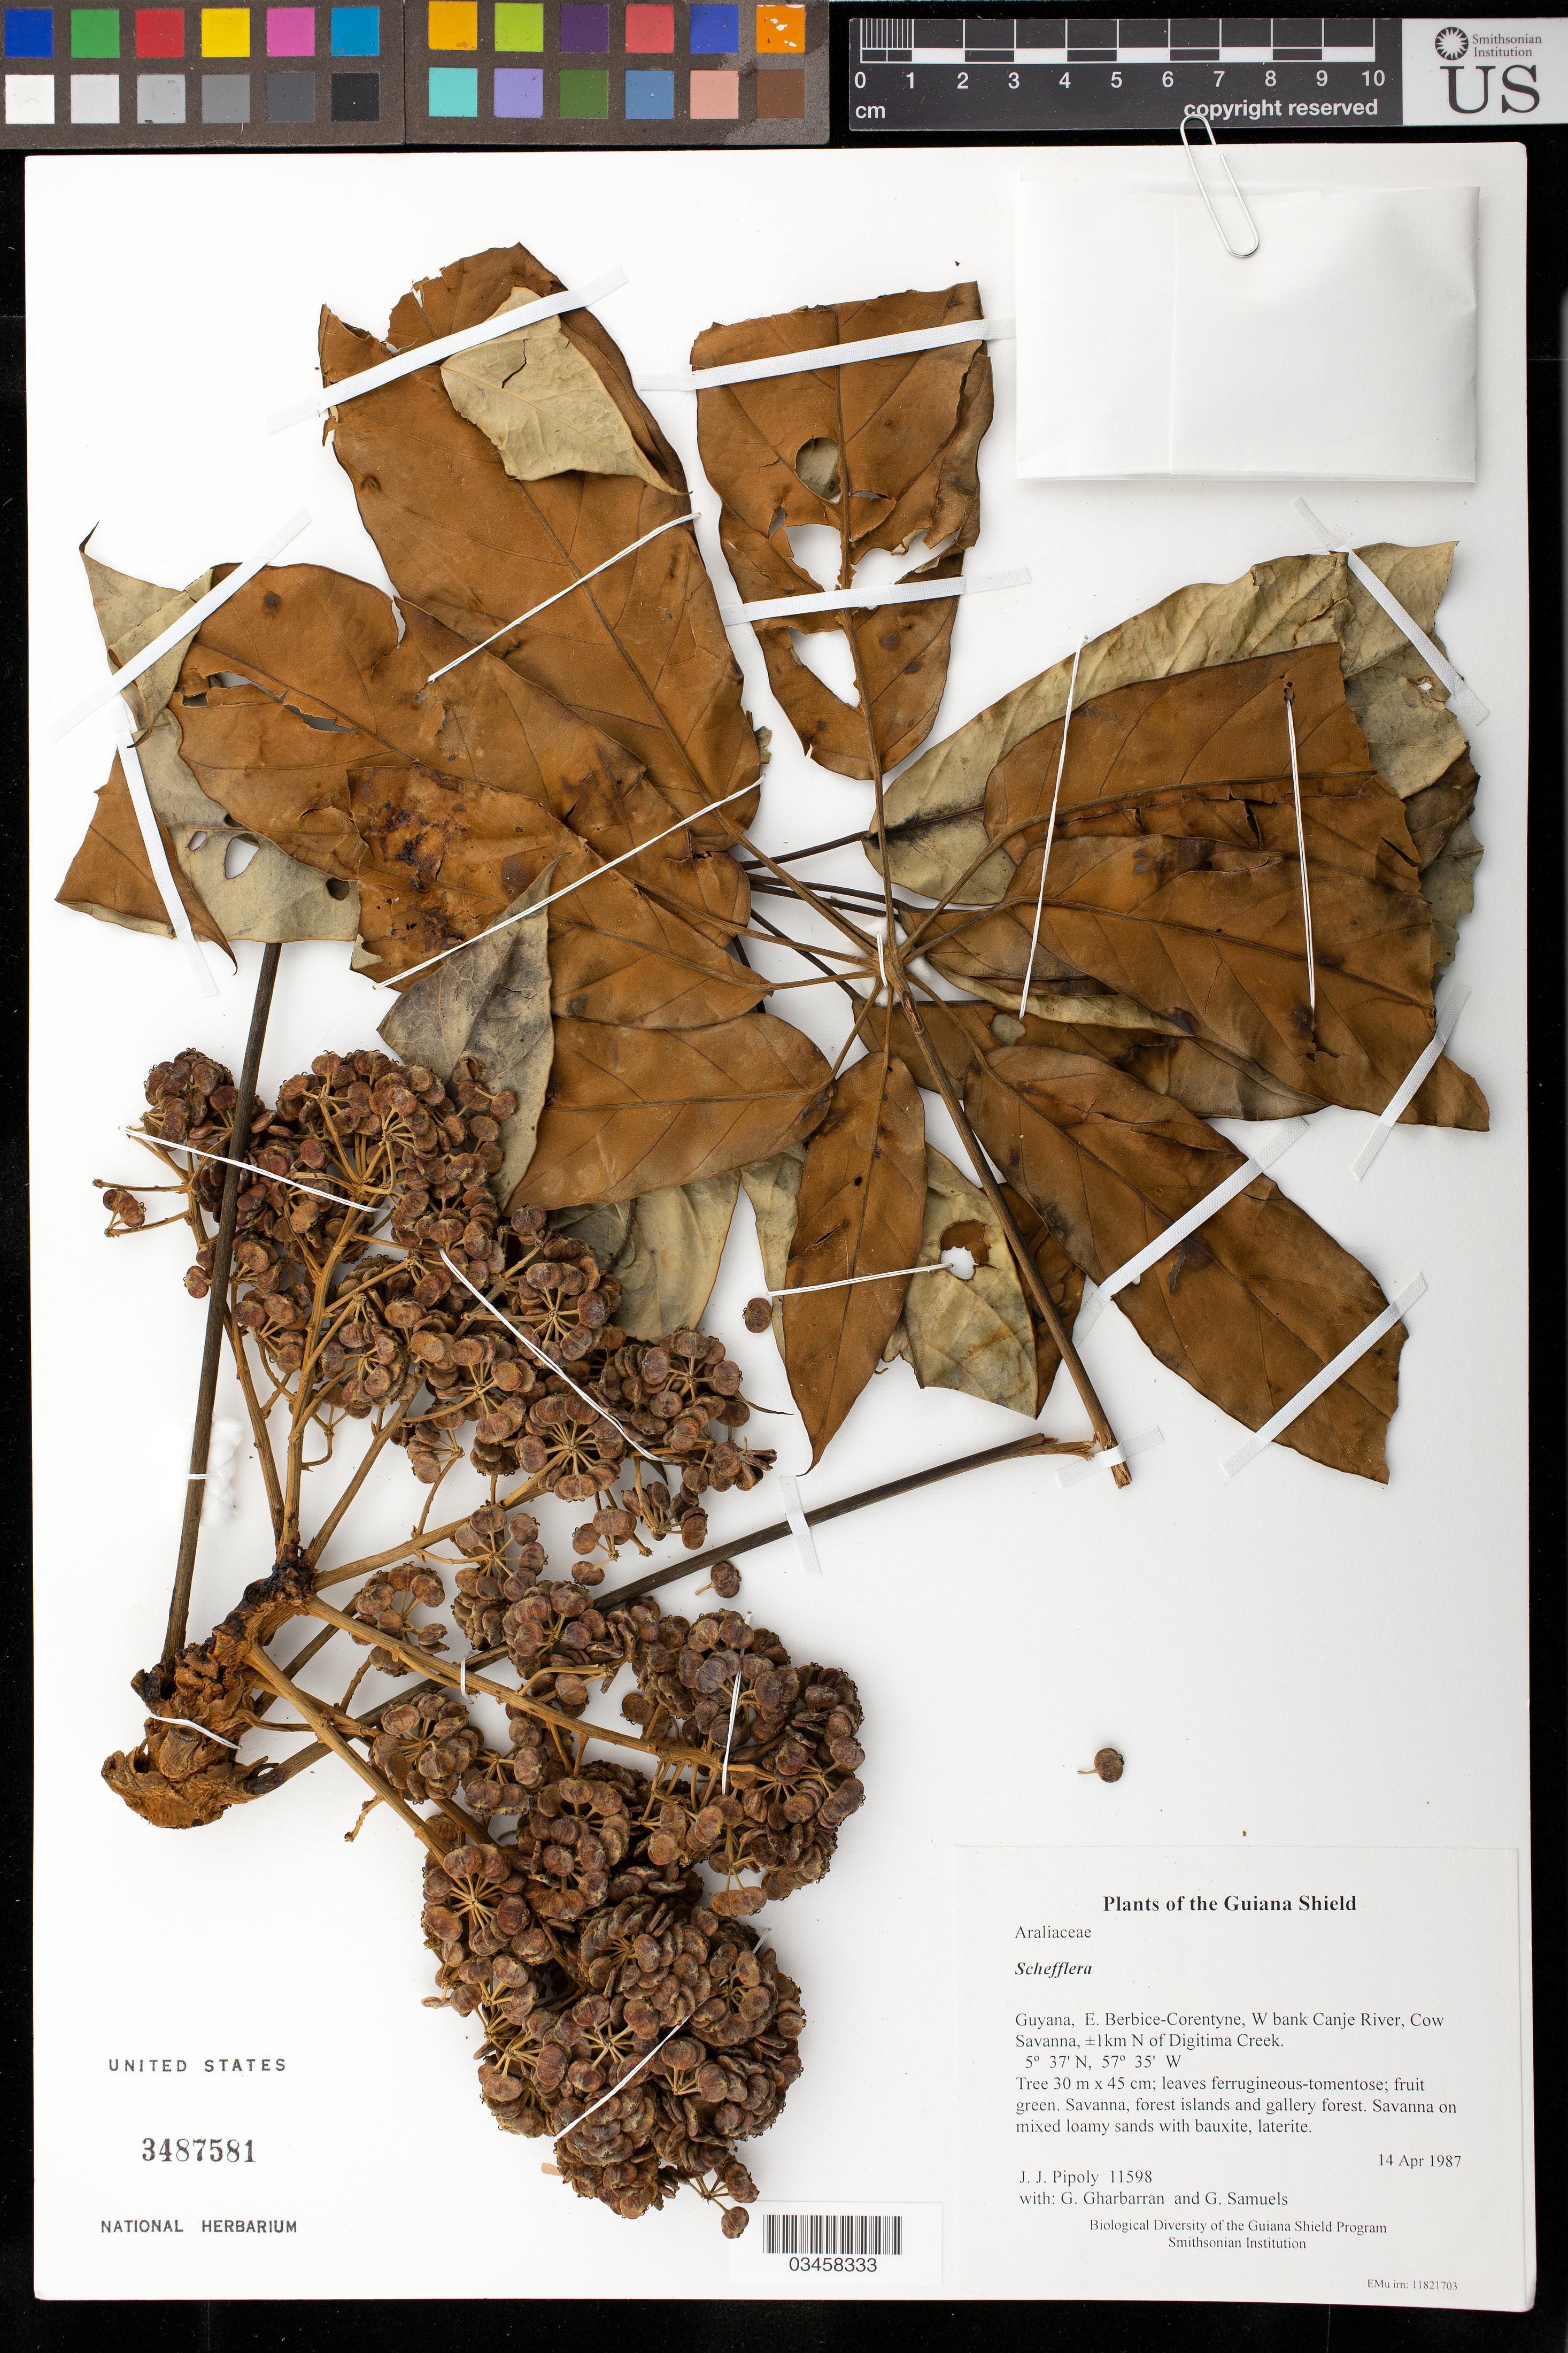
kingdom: Plantae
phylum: Tracheophyta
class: Magnoliopsida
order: Apiales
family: Araliaceae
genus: Schefflera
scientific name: Schefflera sp.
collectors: J. J. Pipoly, G. Gharbarran & G. Samuels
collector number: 11598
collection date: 1987-04-14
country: Guyana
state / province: E. Berbice-Corentyne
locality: W bank Canje River, Cow Savanna, ±1km N of Digitima Creek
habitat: Tree 30 m x 45 cm; leaves ferrugineous-tomentose; fruit green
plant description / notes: U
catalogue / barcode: US 3487581